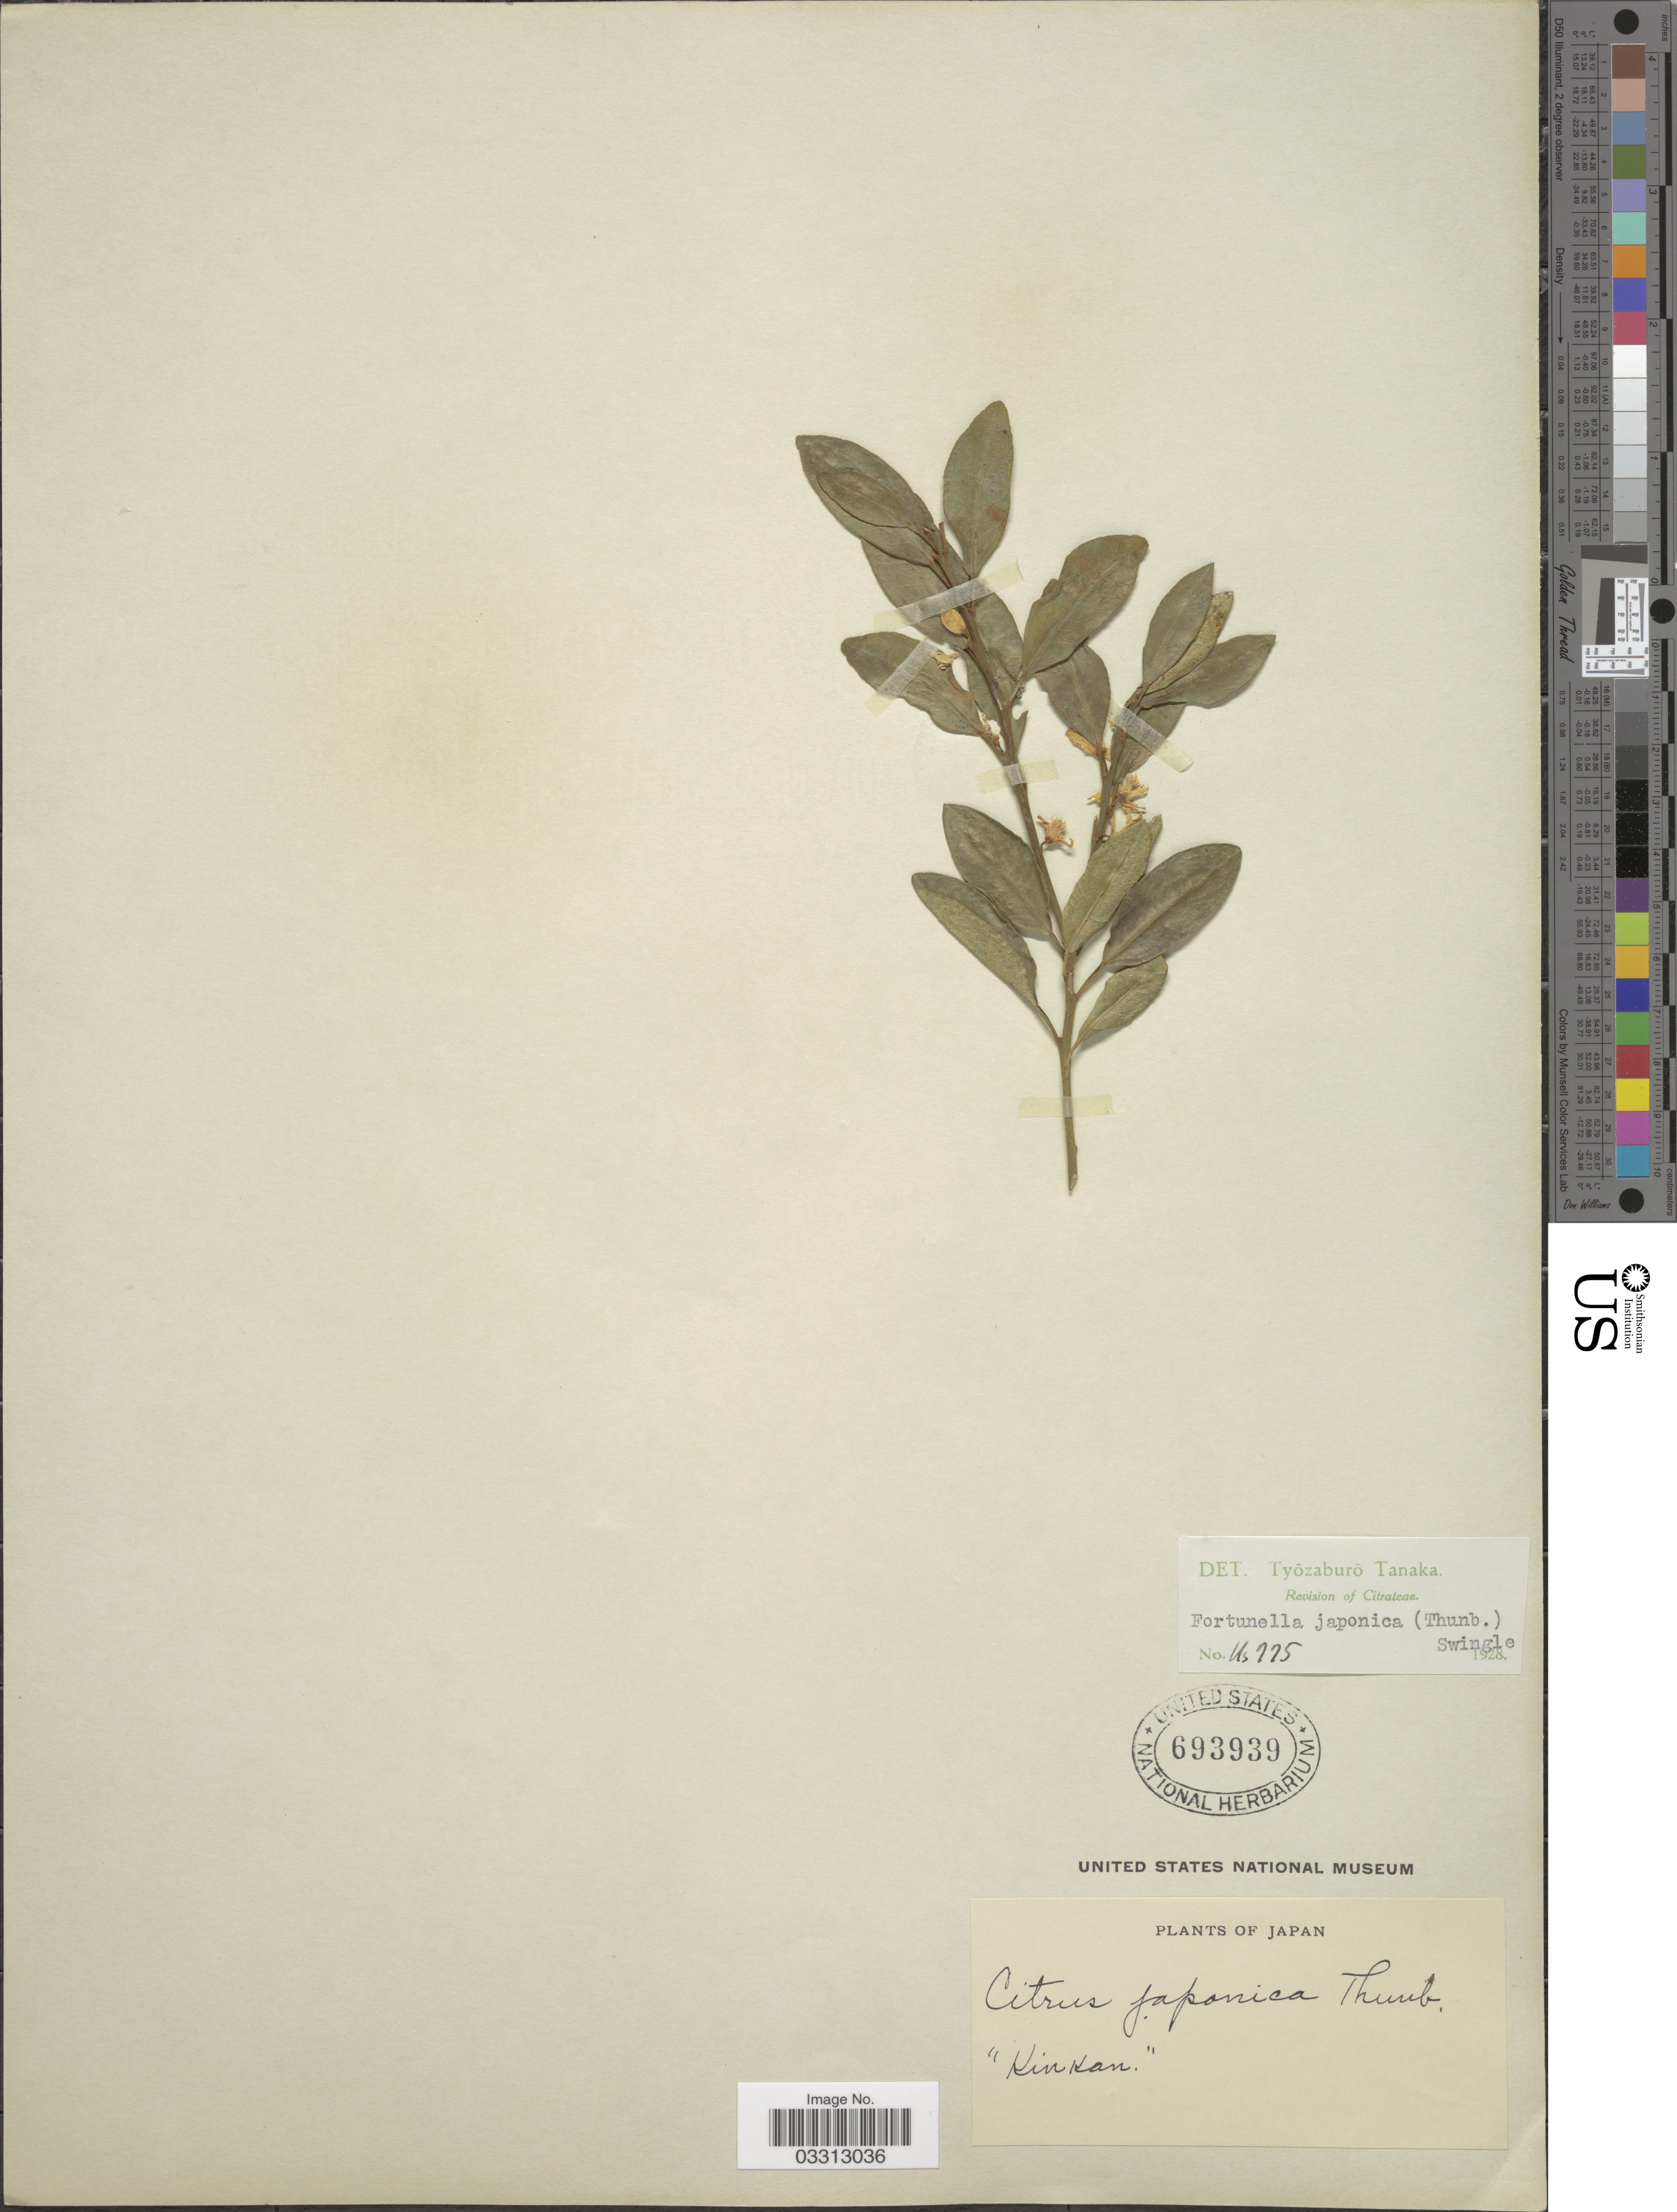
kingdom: Plantae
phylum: Tracheophyta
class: Magnoliopsida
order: Sapindales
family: Rutaceae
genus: Citrus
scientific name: Citrus japonica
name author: Thunb.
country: Japan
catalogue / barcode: US 693939